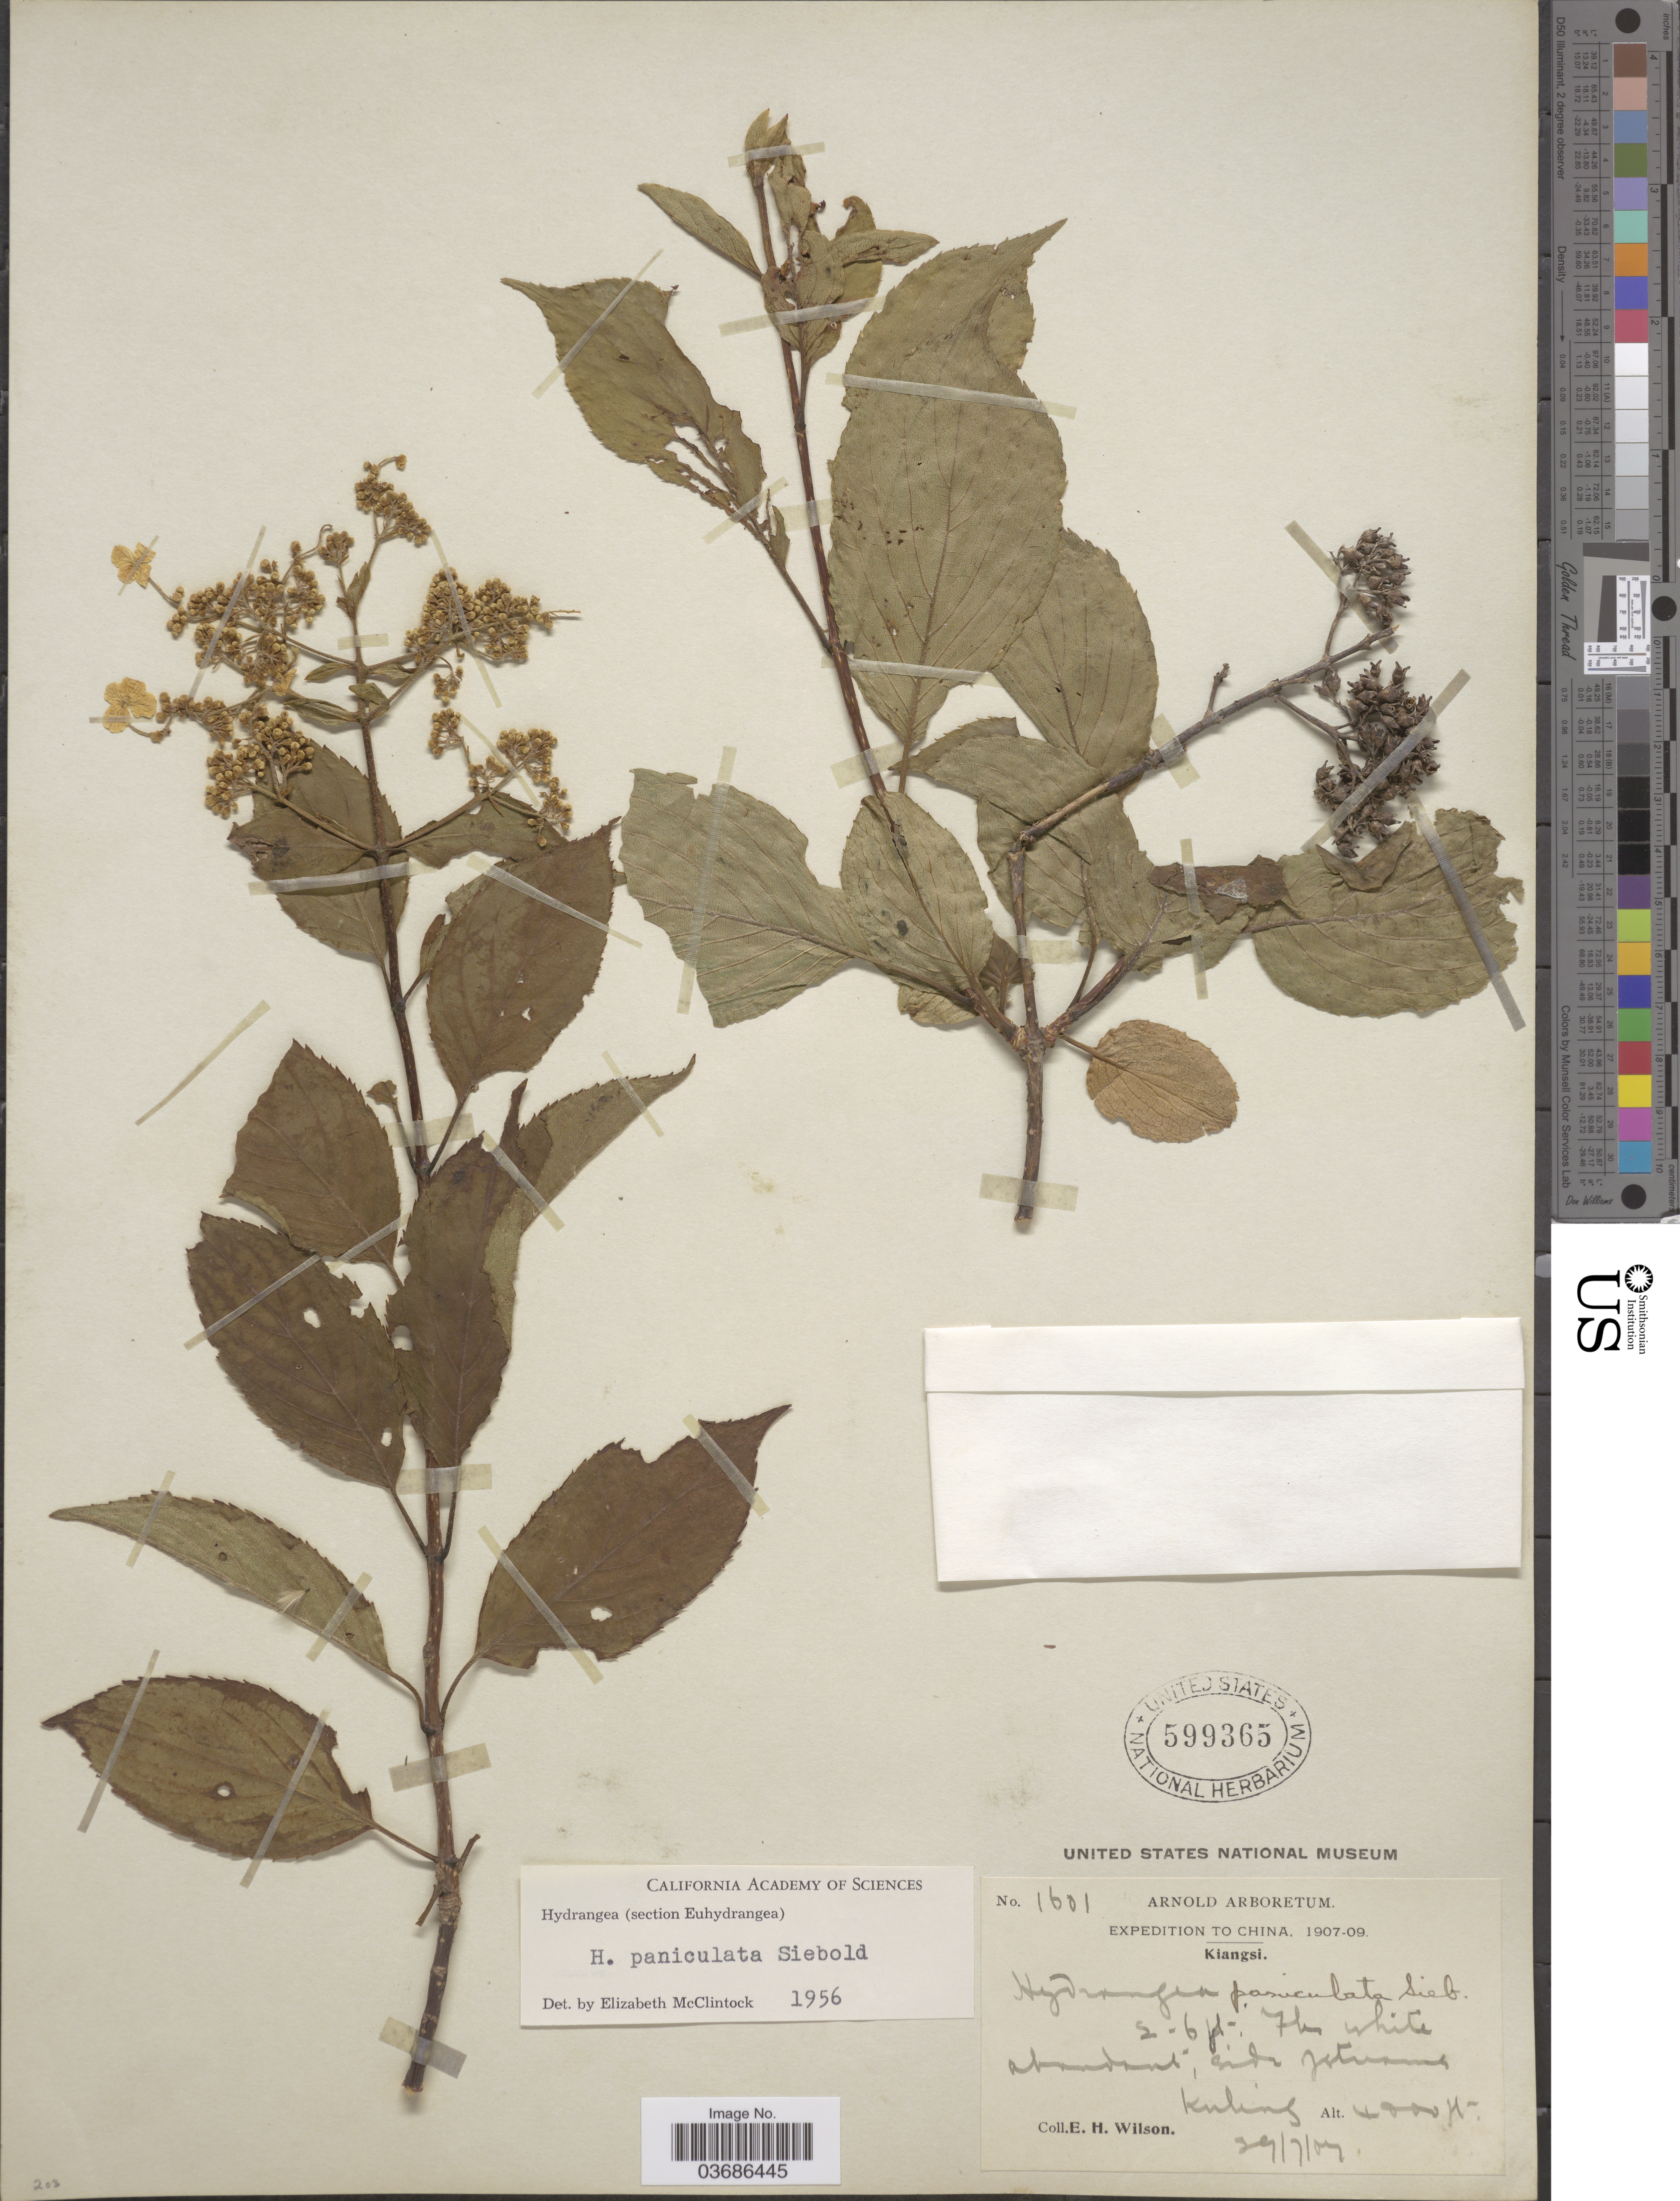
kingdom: Plantae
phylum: Tracheophyta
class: Magnoliopsida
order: Cornales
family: Hydrangeaceae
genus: Hydrangea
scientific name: Hydrangea paniculata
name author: Siebold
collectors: E. Wilson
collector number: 1601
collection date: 1907-07-29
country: China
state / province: Jiangxi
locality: Expedition to China, 1907-09. Kiangsi. [illegible text] Kuling.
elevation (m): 1219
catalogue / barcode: US 599365